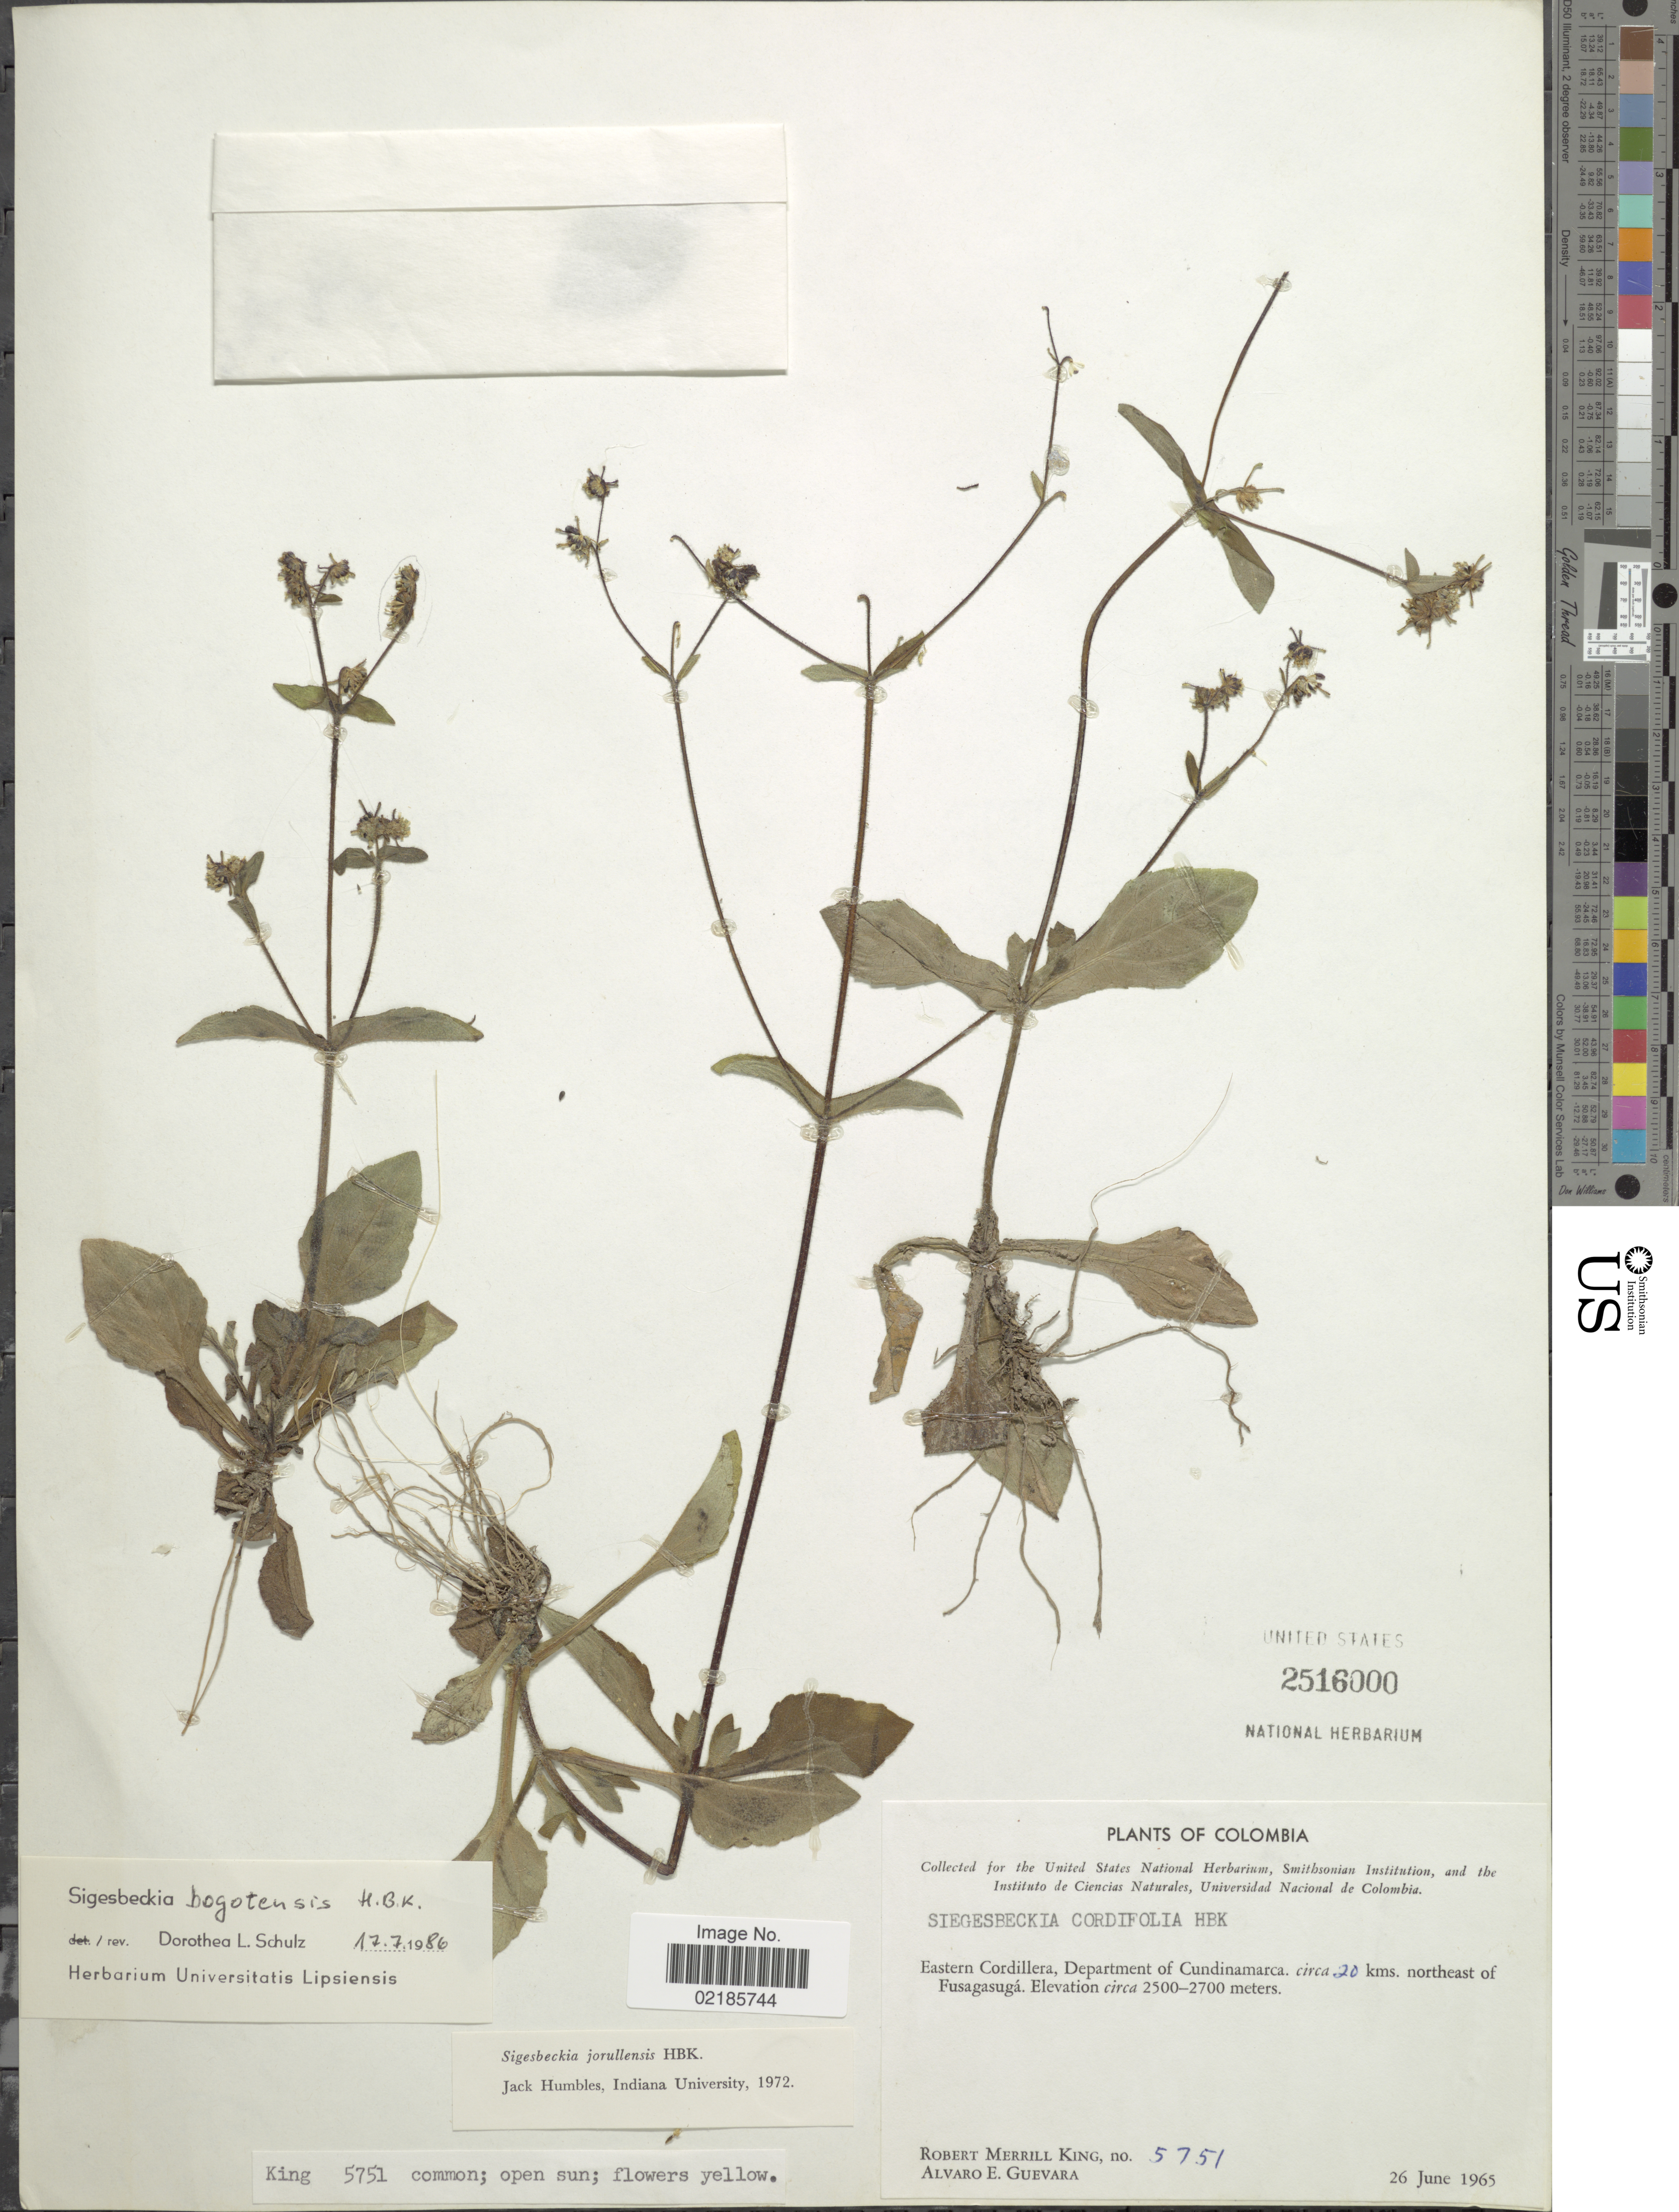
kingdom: Plantae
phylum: Tracheophyta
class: Magnoliopsida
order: Asterales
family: Asteraceae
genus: Sigesbeckia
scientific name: Sigesbeckia jorullensis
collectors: R. M. King & A. E. Guevara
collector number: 5751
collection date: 1965-06-26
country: Colombia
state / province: Cundinamarca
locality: Eastern Cordillera, circa 20 kms. northeast of Fusagasugá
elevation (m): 2500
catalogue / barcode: US 2516000